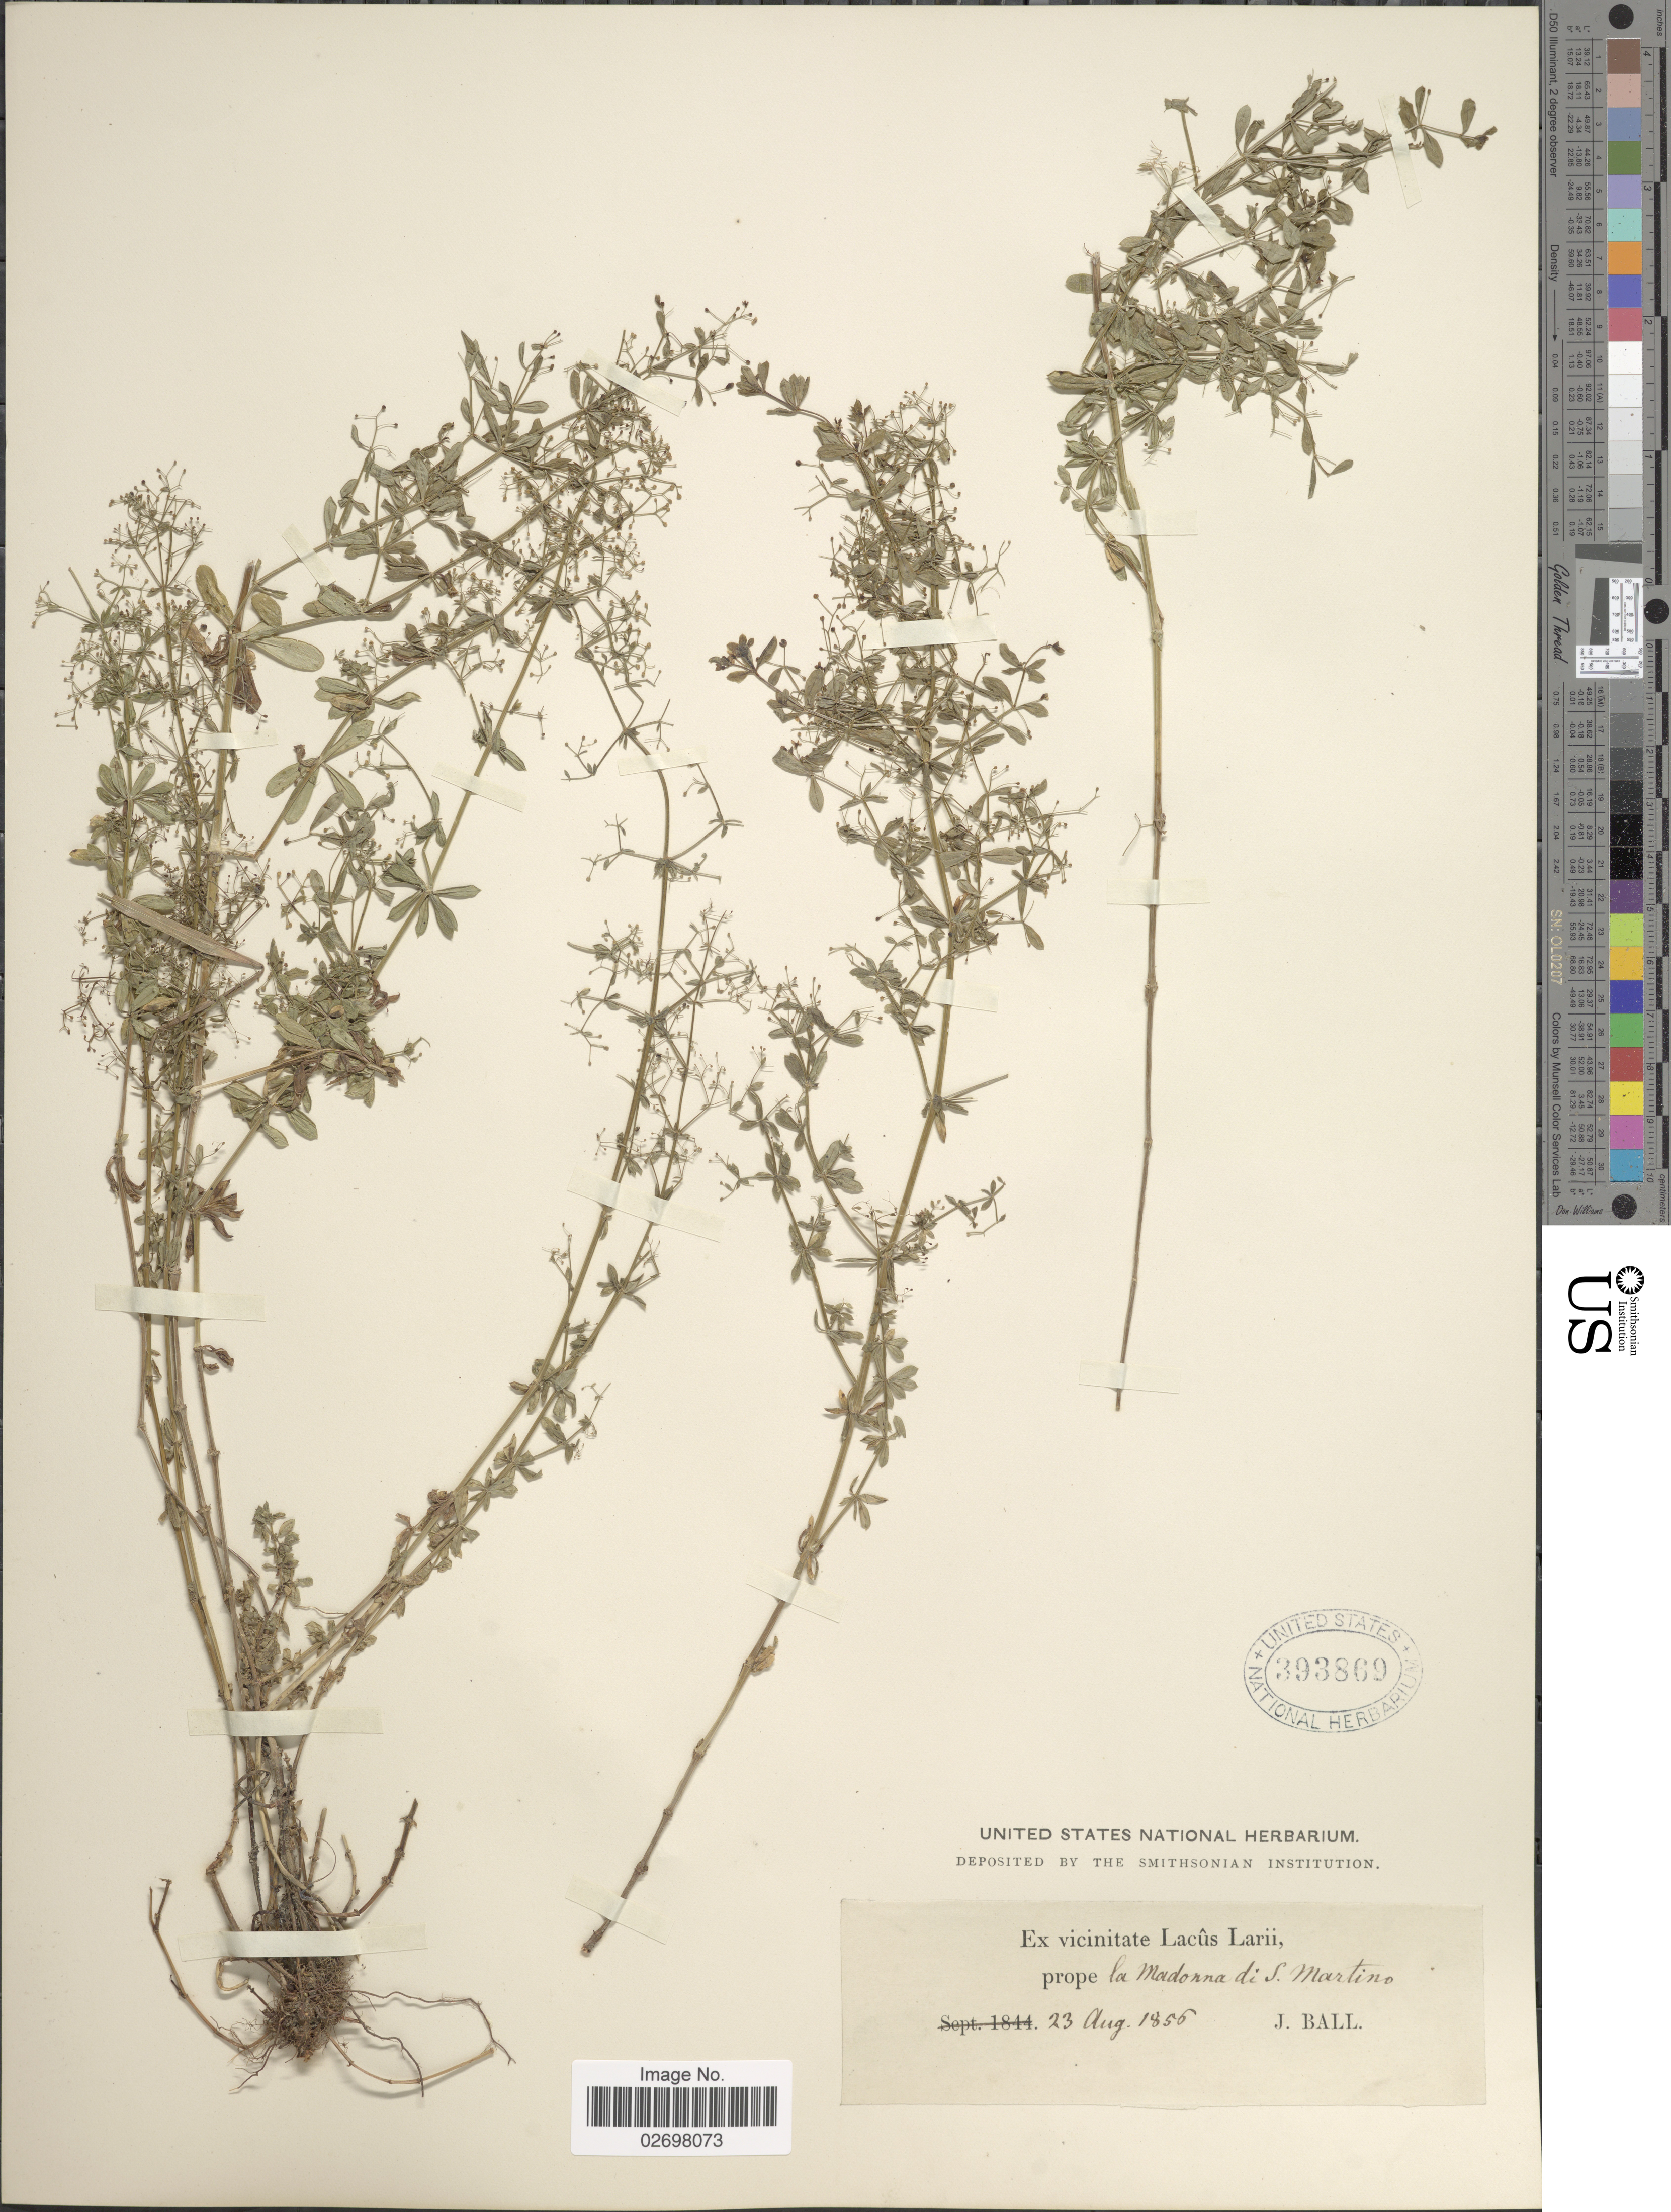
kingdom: Plantae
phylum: Tracheophyta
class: Magnoliopsida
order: Gentianales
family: Rubiaceae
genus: Galium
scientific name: Galium sp.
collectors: J. Ball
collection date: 1856-08-23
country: Italy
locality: Vicinitate Lacûs Larii, prope la Madonna di S. Martino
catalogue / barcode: US 393869